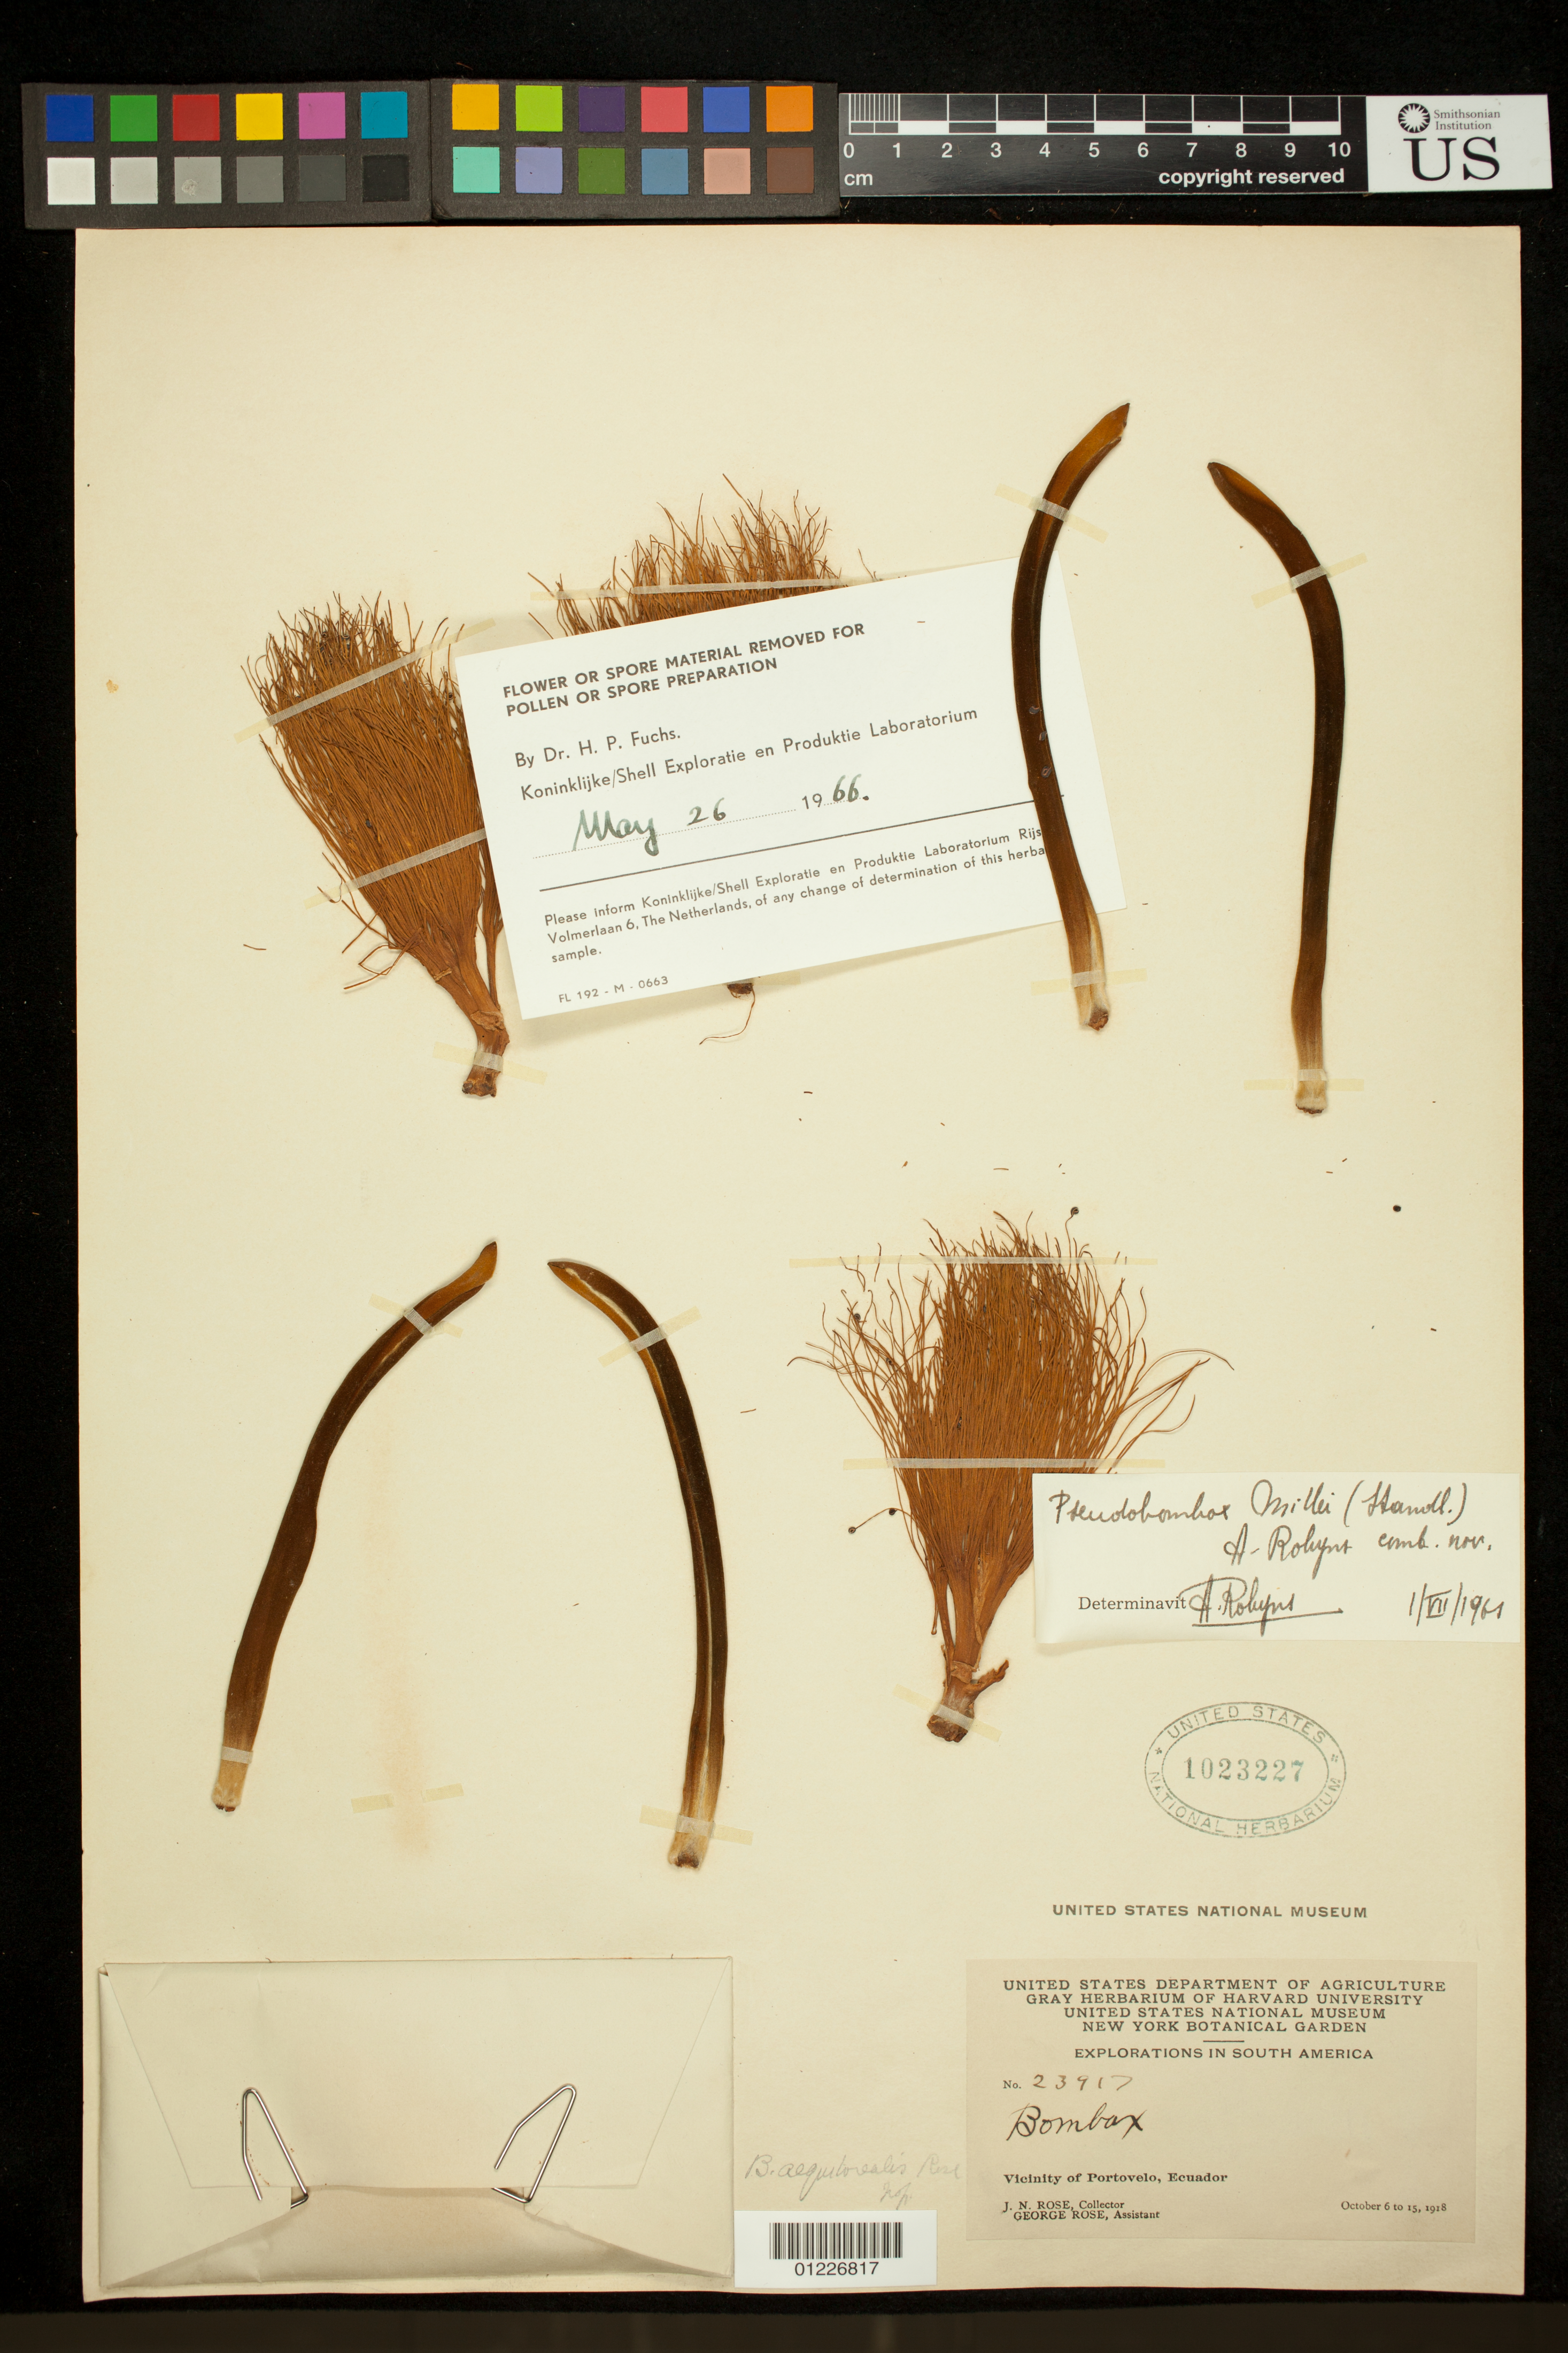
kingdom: Plantae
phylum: Tracheophyta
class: Magnoliopsida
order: Malvales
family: Malvaceae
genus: Pseudobombax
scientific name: Pseudobombax millei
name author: (Standl.) A. Robyns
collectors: J. N. Rose & G. Rose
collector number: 23917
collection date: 1918-10-06/1918-10-15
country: Ecuador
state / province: El Oro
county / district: Portovelo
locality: Vicinity of Portovelo, Ecuador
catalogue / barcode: US 1023227